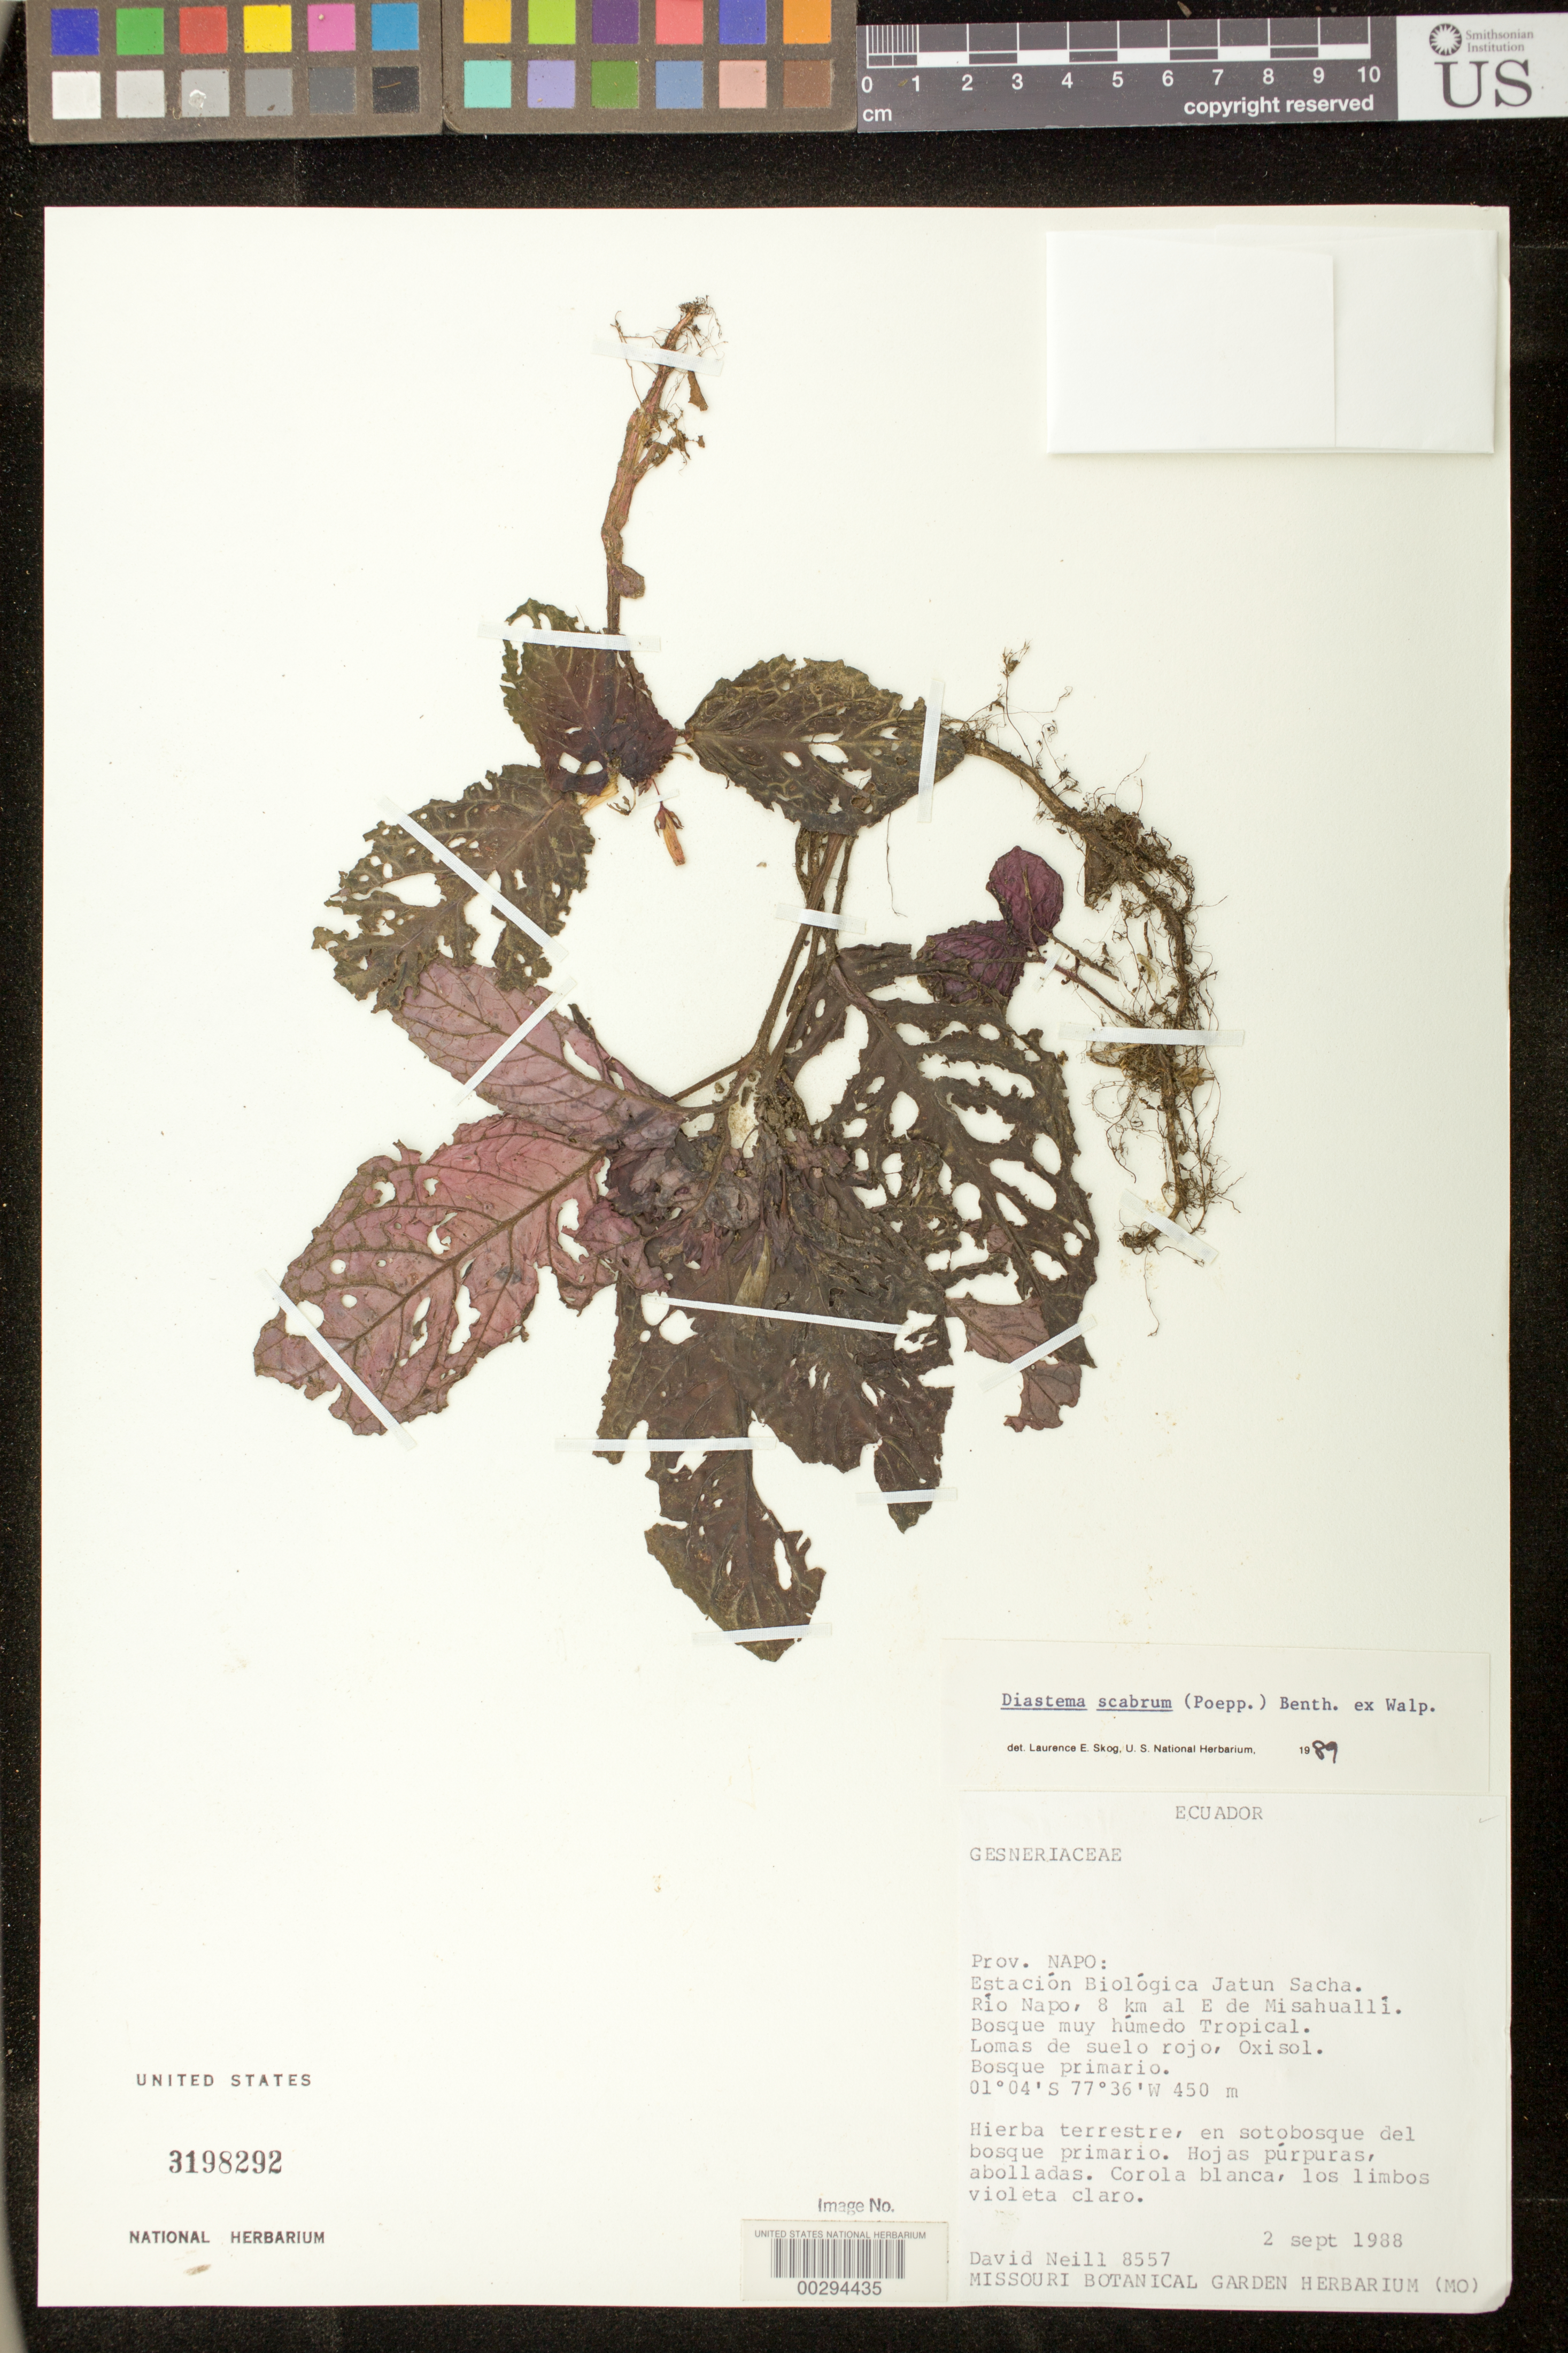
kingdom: Plantae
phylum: Tracheophyta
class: Magnoliopsida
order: Lamiales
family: Gesneriaceae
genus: Diastema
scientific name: Diastema scabrum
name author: (Poepp.) Benth. ex Walp.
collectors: D. A. Neill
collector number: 8557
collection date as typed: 02 Sep 1988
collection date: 1988-09-02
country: Ecuador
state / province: Napo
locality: Estacion Biologica Jatun Sacha, Rio Napo, 8 km E of Misahualli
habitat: Very humid tropical forest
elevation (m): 450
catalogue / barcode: US 3198292